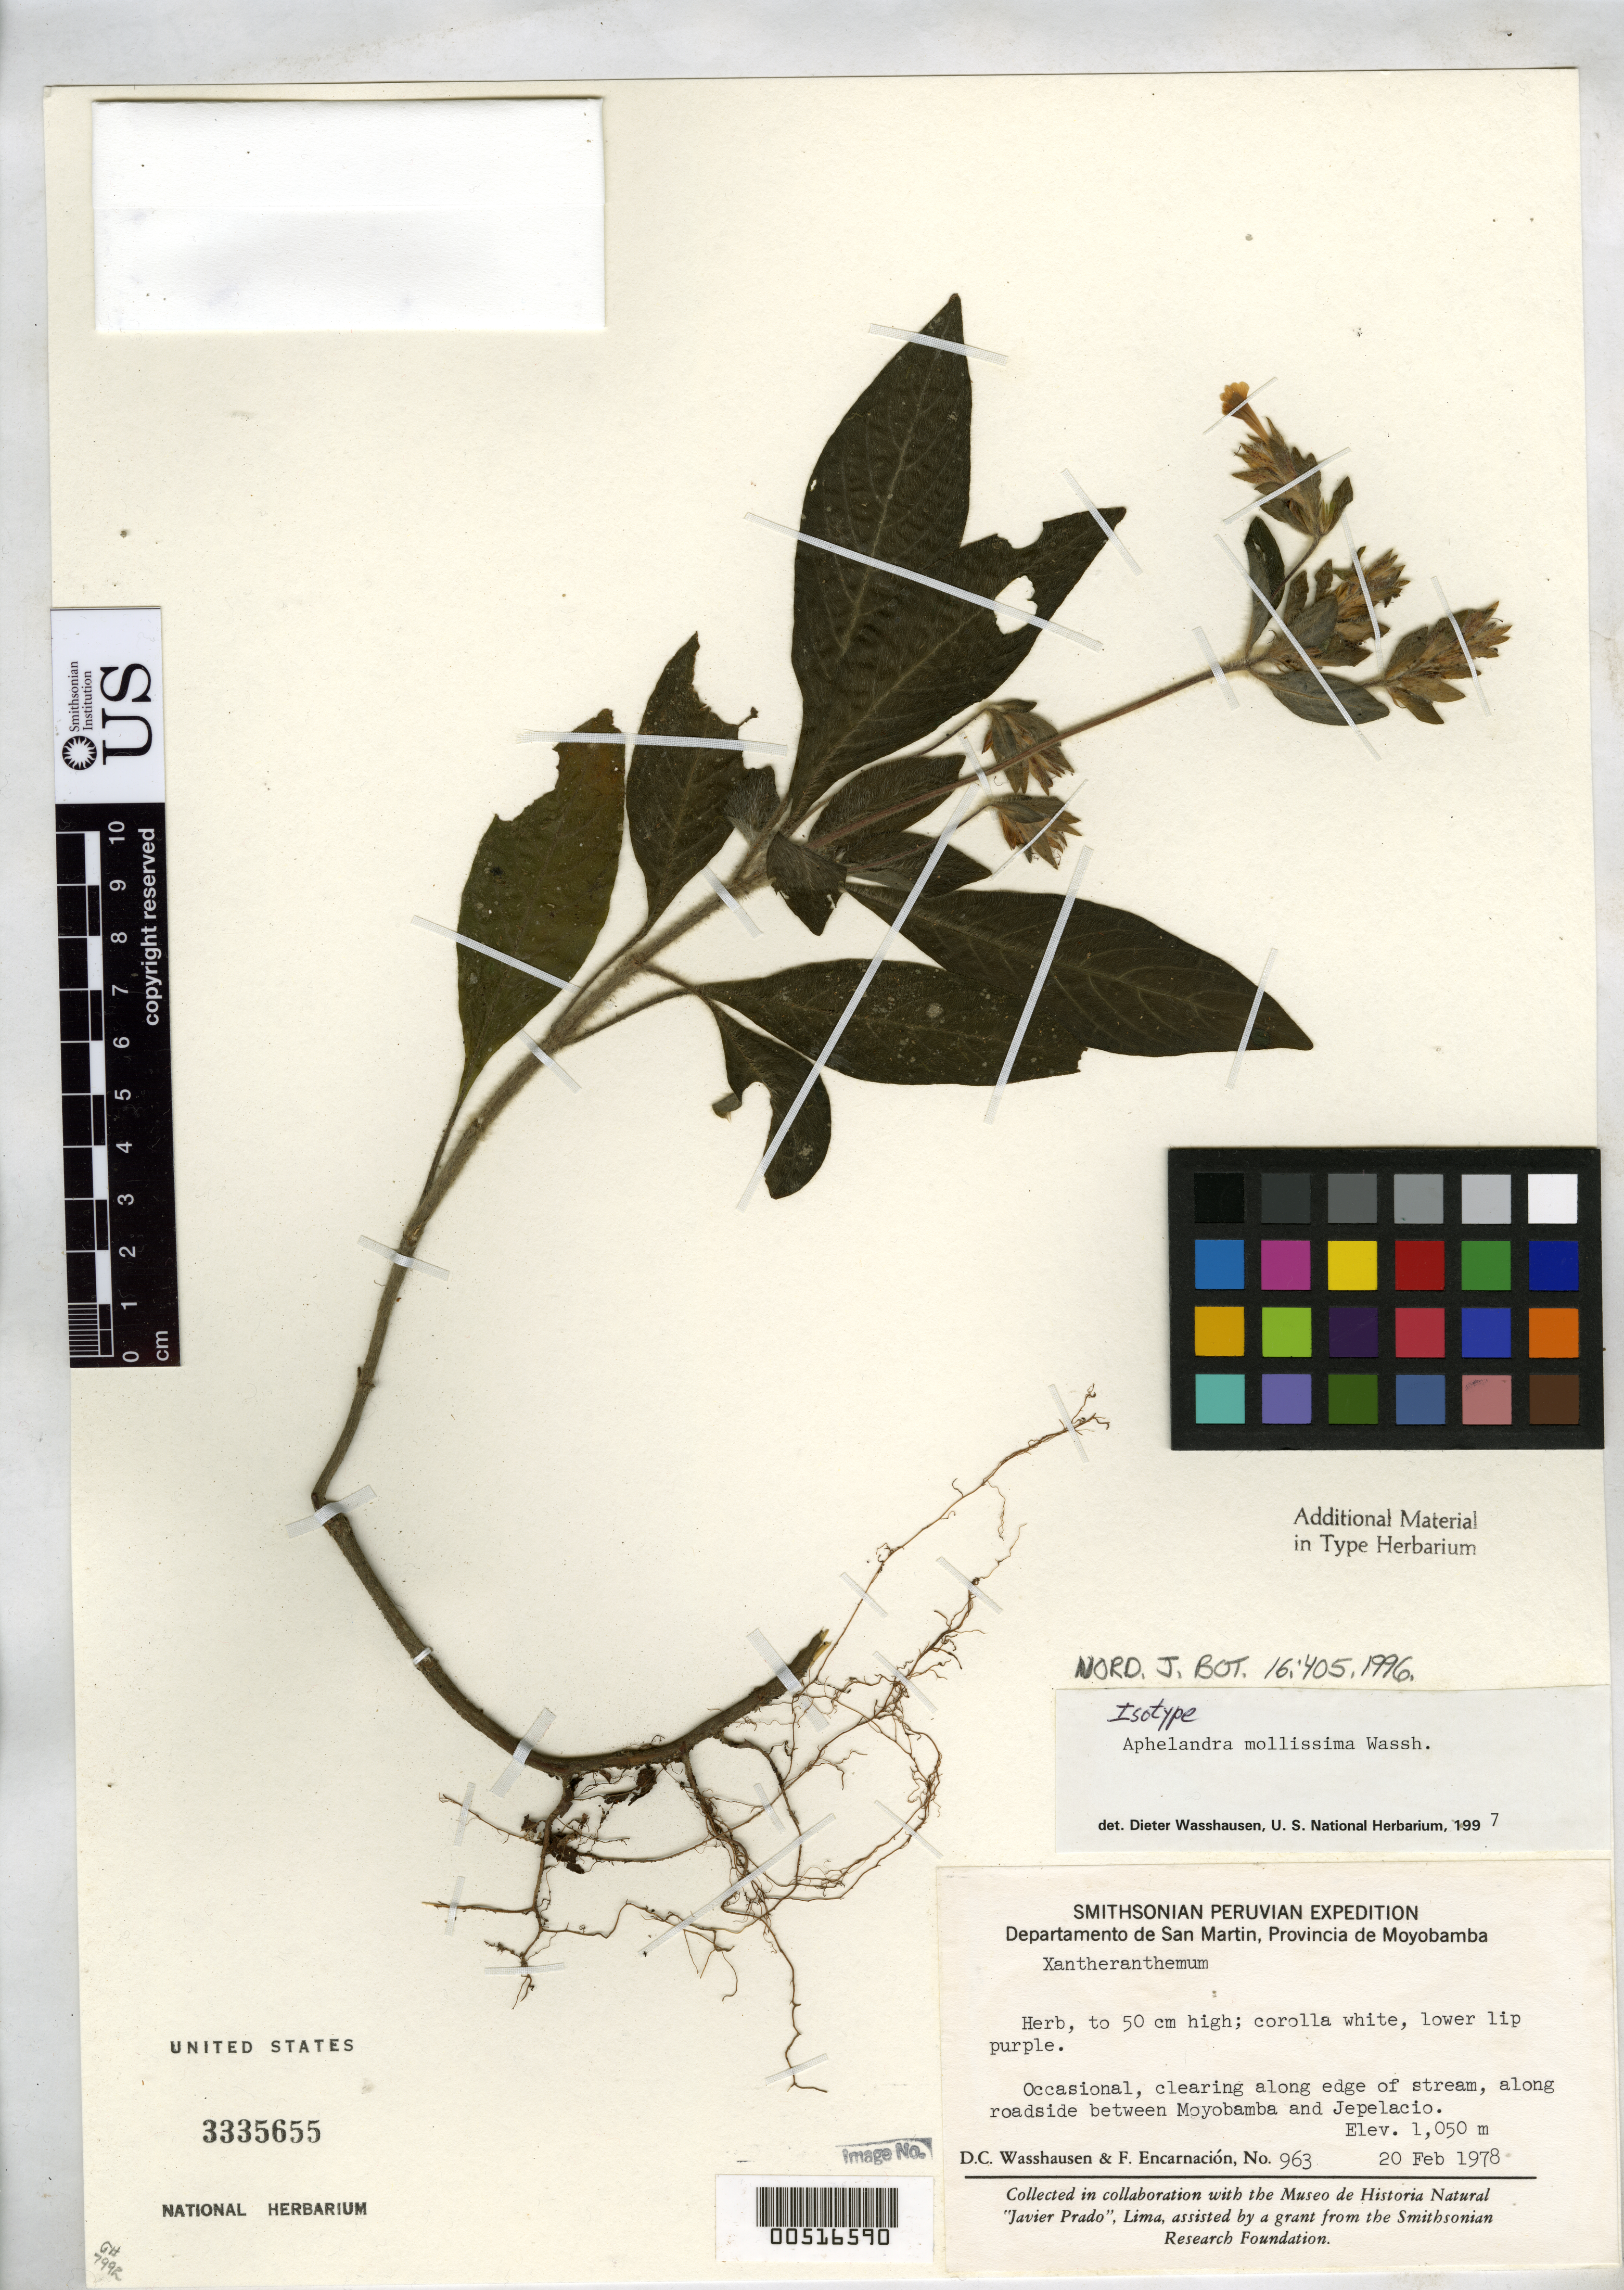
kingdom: Plantae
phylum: Tracheophyta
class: Magnoliopsida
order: Lamiales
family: Acanthaceae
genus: Aphelandra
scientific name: Aphelandra mollissima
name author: Wassh.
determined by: Wasshausen, Dieter C., (BOT), Smithsonian Institution - National Museum of Natural History (UNITED STATES)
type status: Isotype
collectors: D. C. Wasshausen & F. Encarnación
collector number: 963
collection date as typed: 20 Feb 1978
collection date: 1978-02-20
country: Peru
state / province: San Martín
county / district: Moyobamba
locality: Along roadside between Moyobamba & Jepelacio.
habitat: Clearing along edge of stream.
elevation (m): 1050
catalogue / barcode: US 3335655